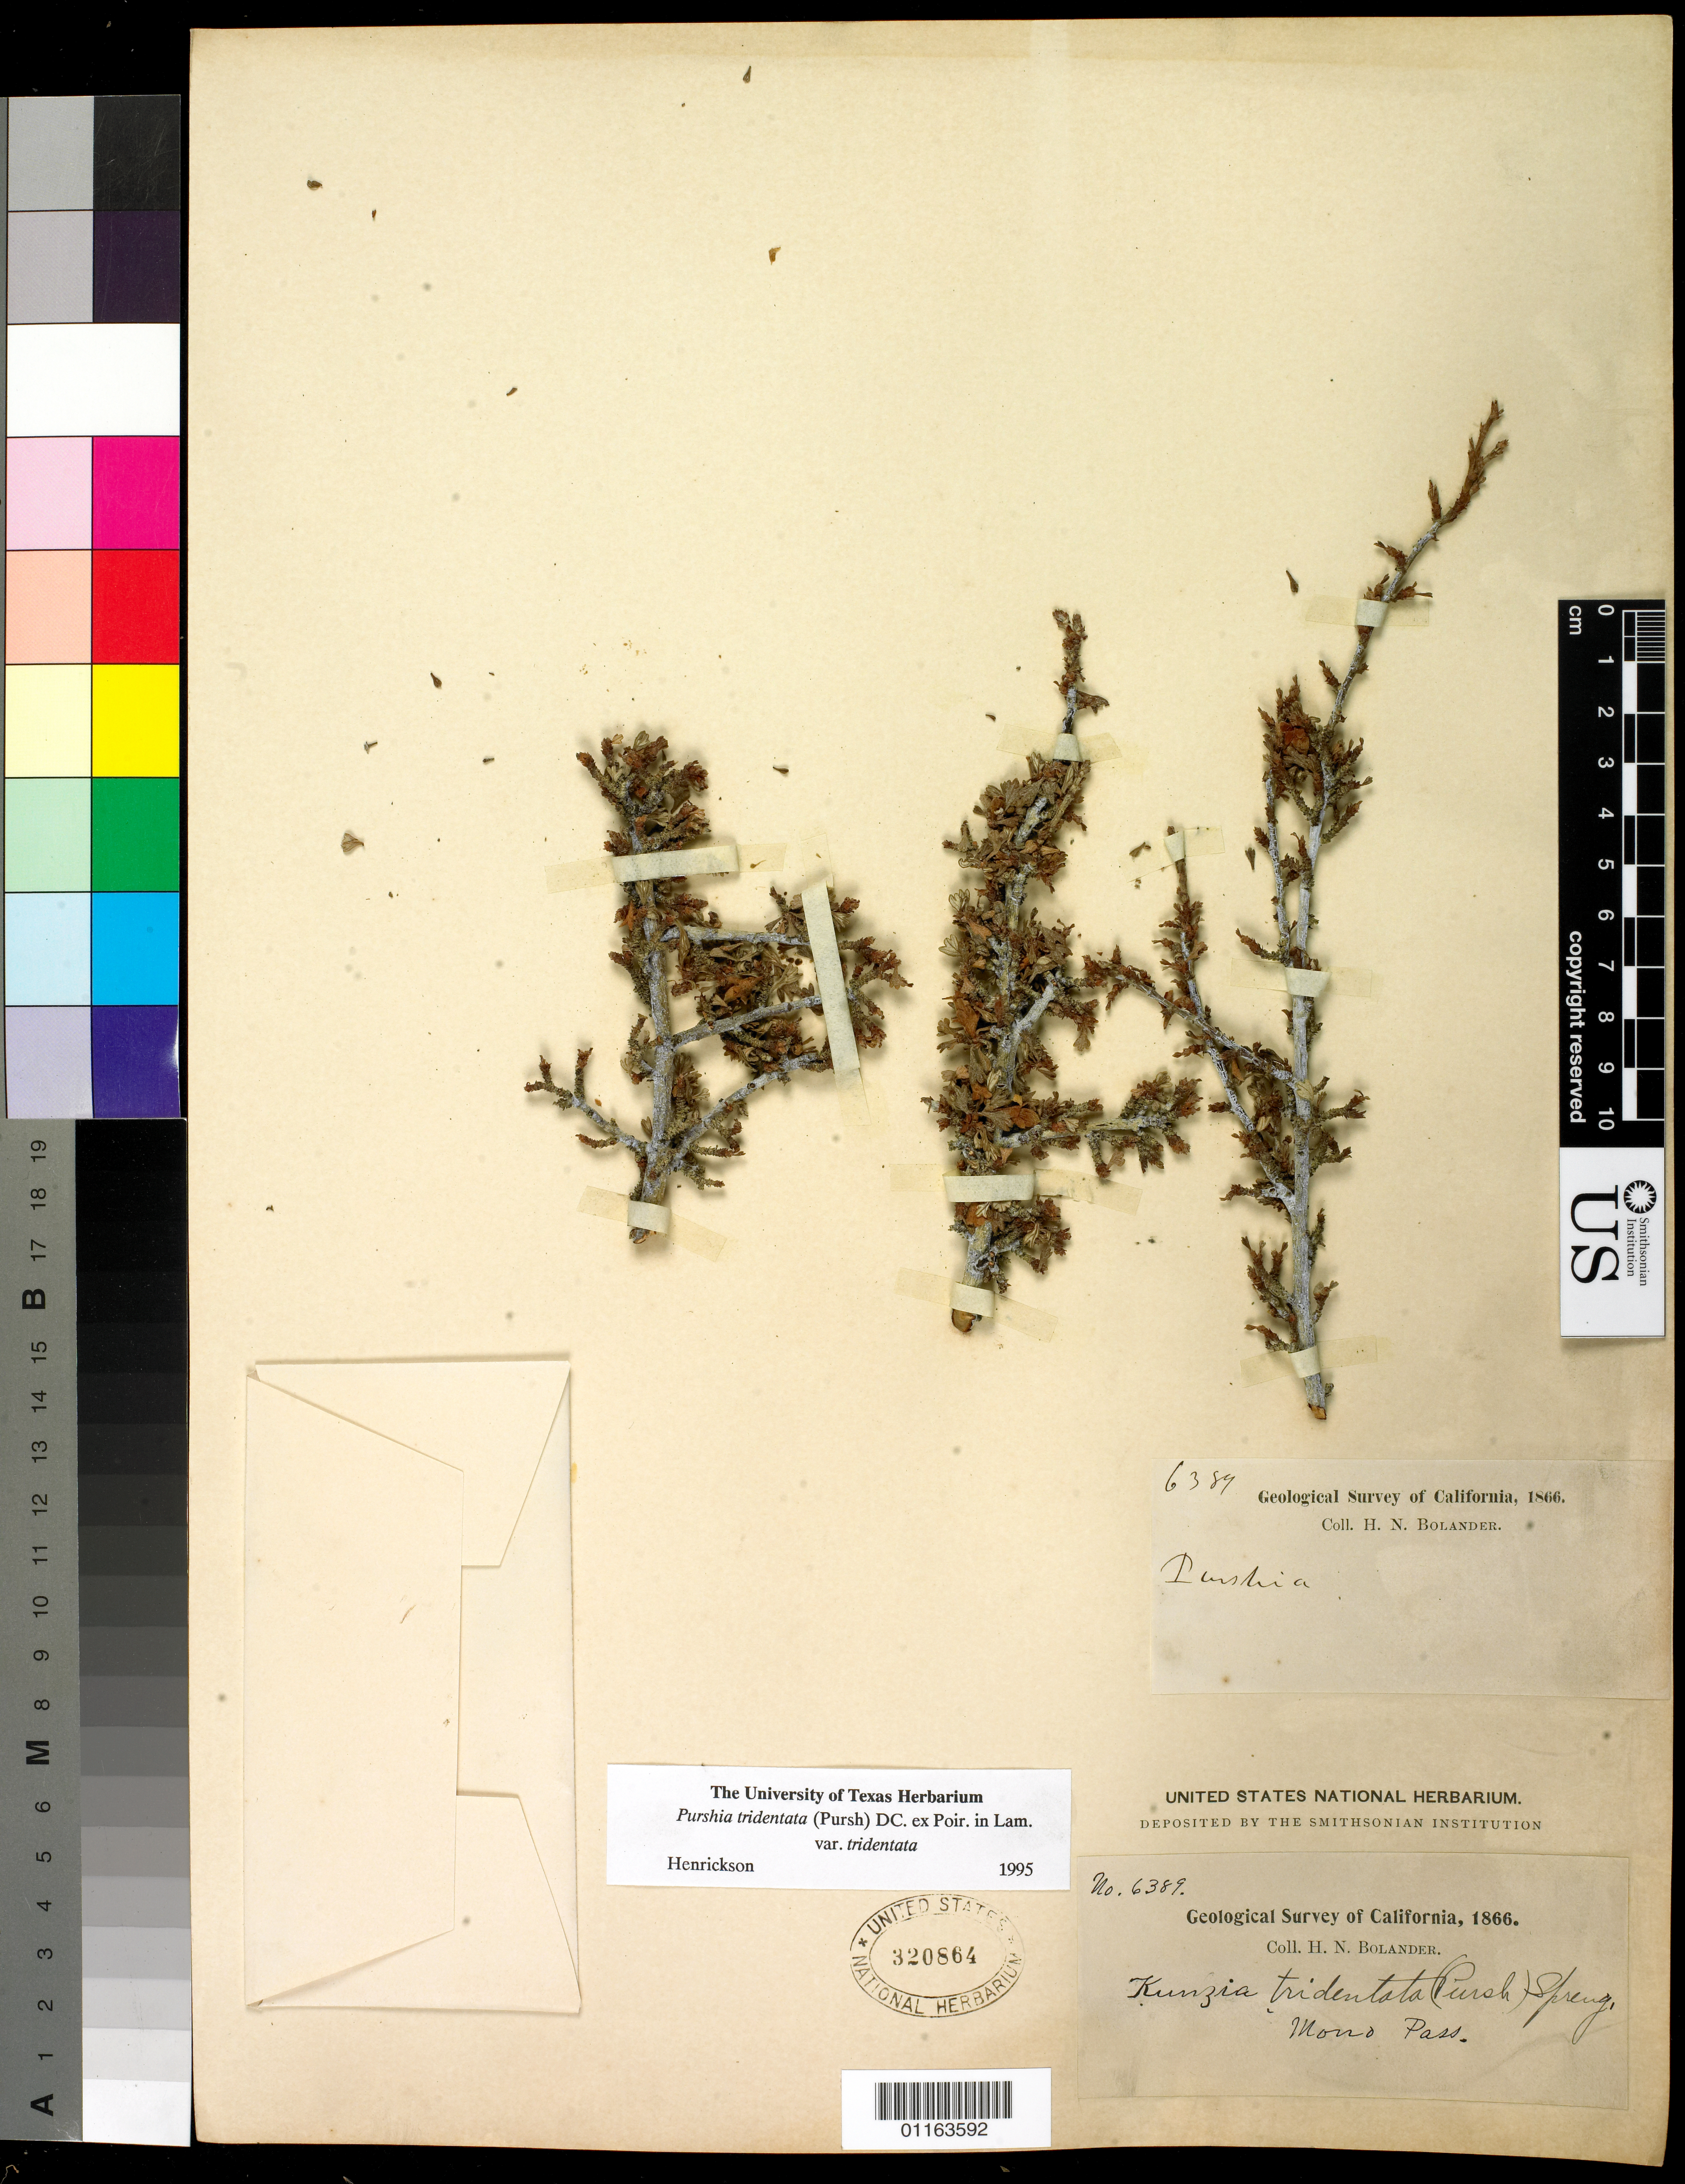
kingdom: Plantae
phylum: Tracheophyta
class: Magnoliopsida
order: Rosales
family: Rosaceae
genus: Purshia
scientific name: Purshia tridentata var. tridentata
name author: (Pursh) DC.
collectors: H. Bolander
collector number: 6389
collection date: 1866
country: United States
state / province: California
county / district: Mono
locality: Mono Pass.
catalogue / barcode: US 320864